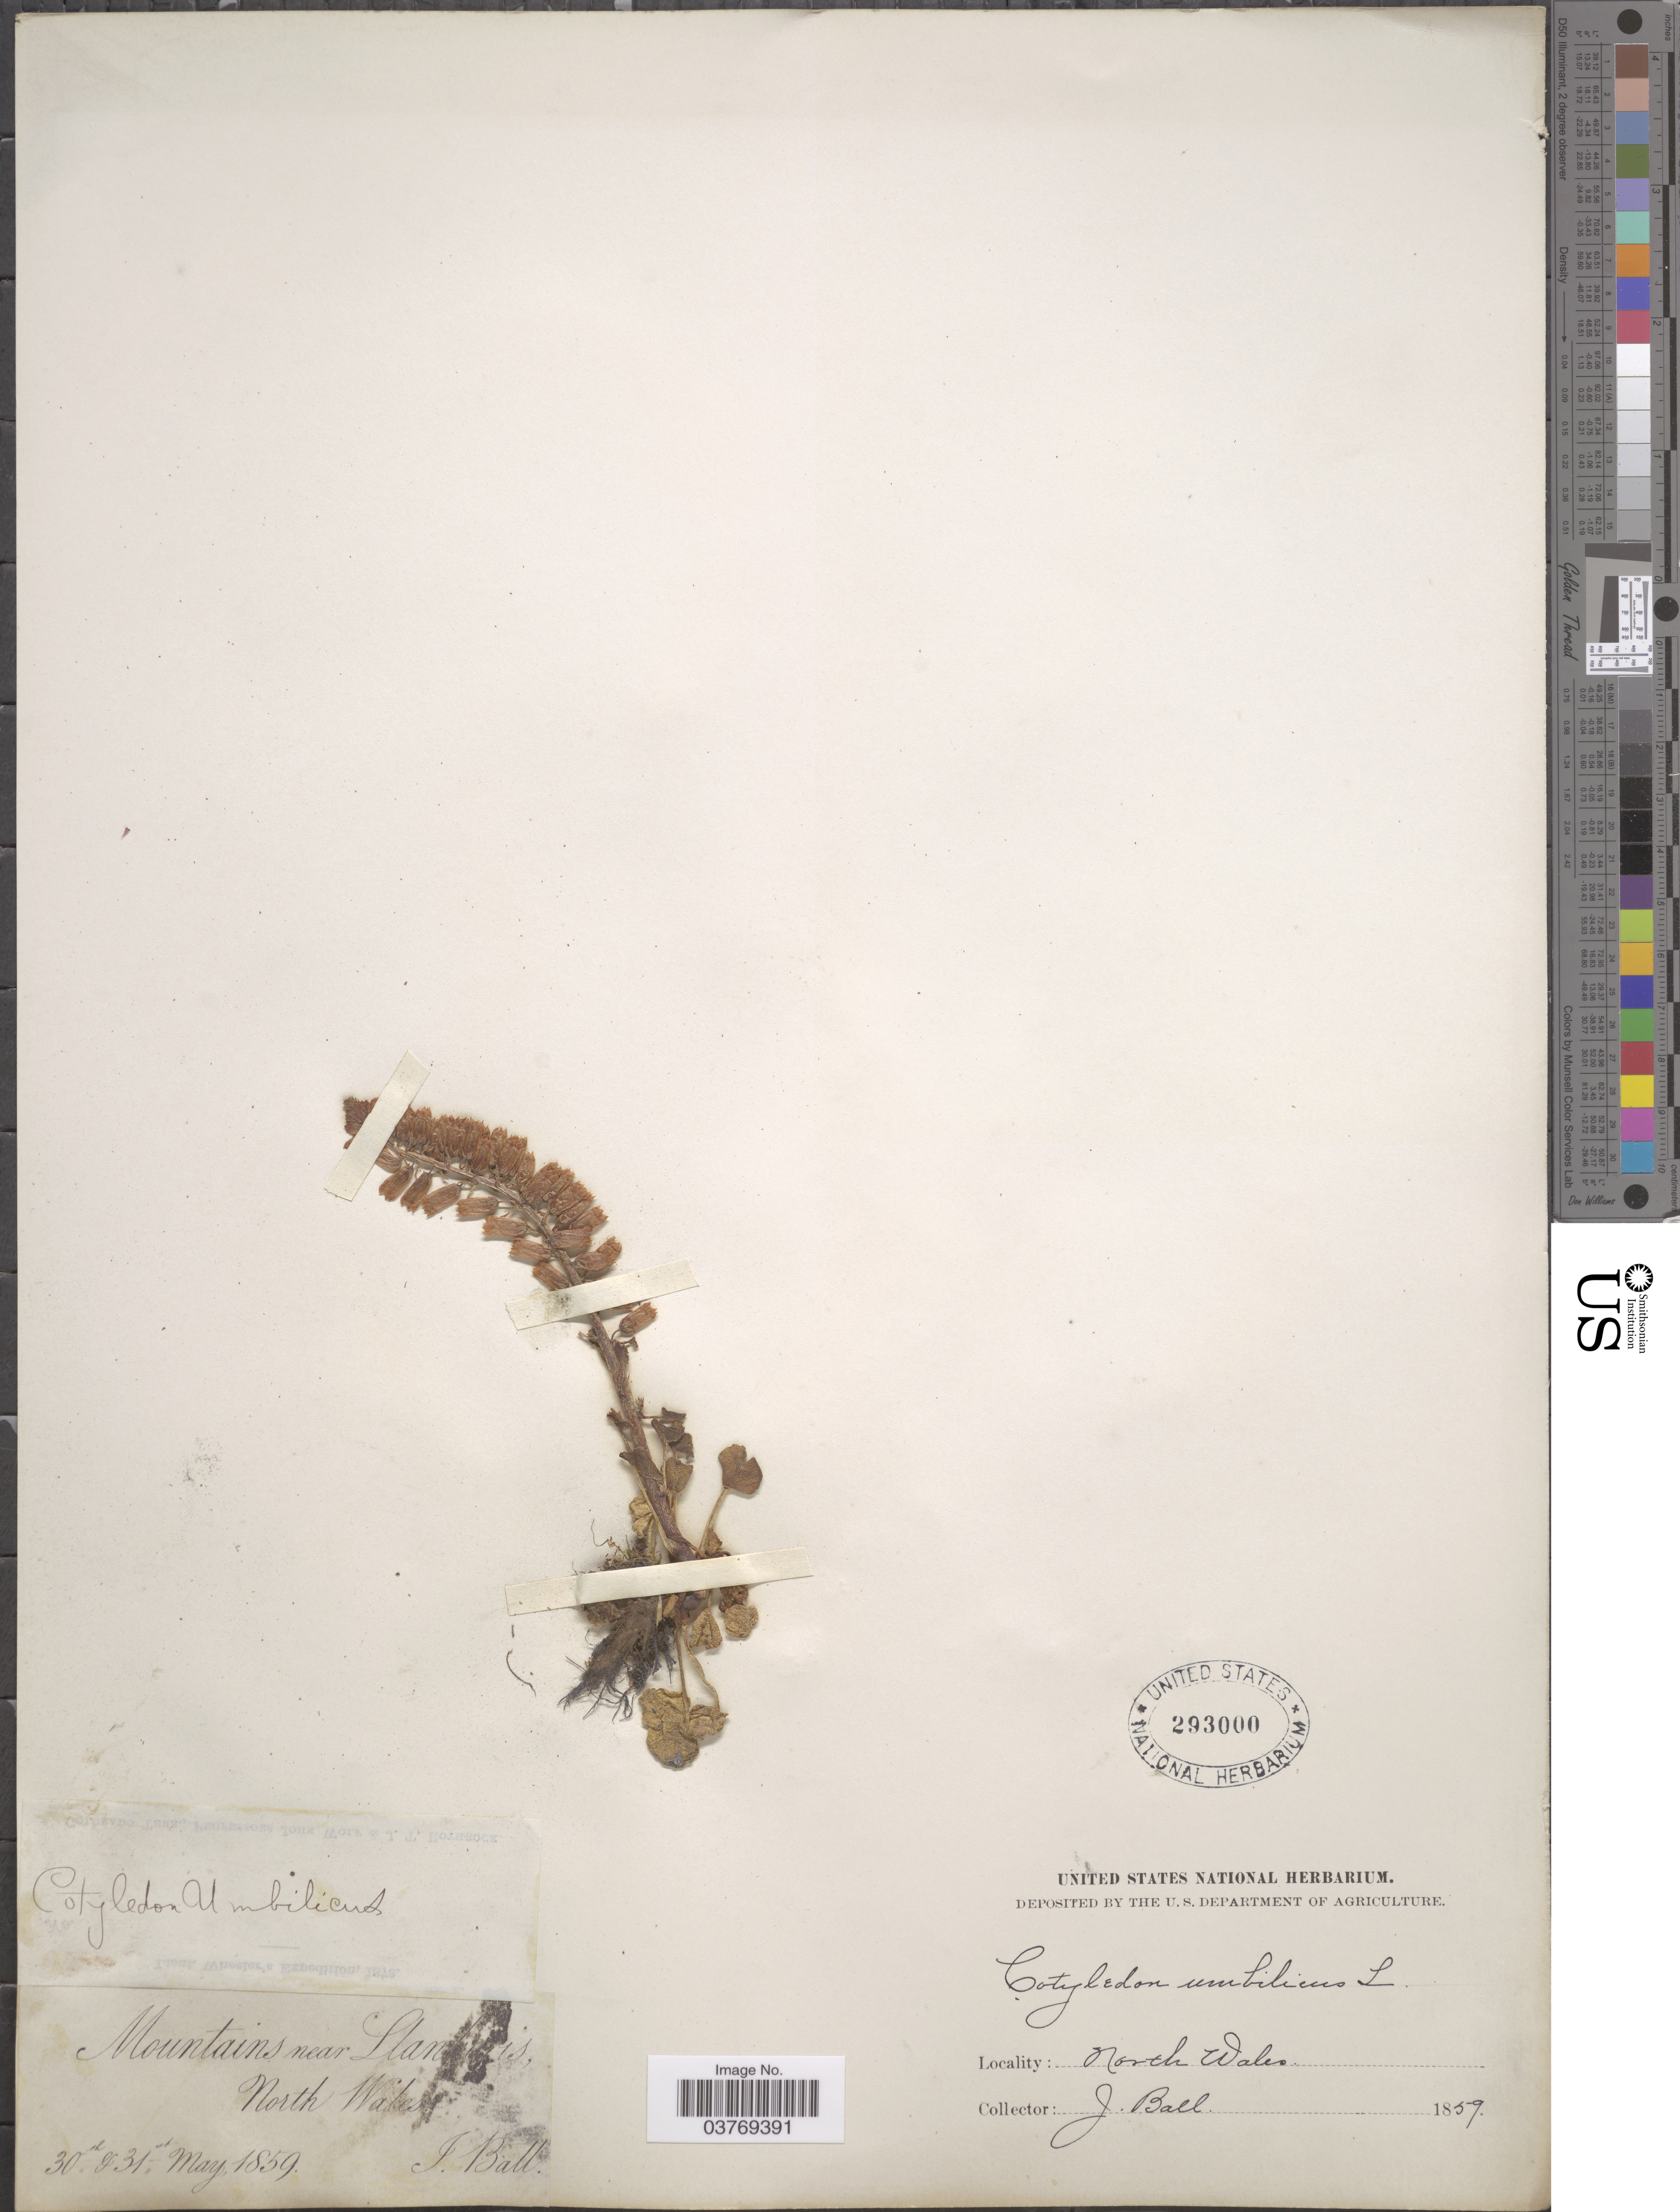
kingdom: Plantae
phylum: Tracheophyta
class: Magnoliopsida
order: Saxifragales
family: Crassulaceae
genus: Umbilicus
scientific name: Umbilicus rupestris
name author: (Salisb.) Dandy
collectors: J. Ball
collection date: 1859-05-30/1859-05-31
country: United Kingdom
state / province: Wales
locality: Mountains near Llan!is North Wales.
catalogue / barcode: US 293000